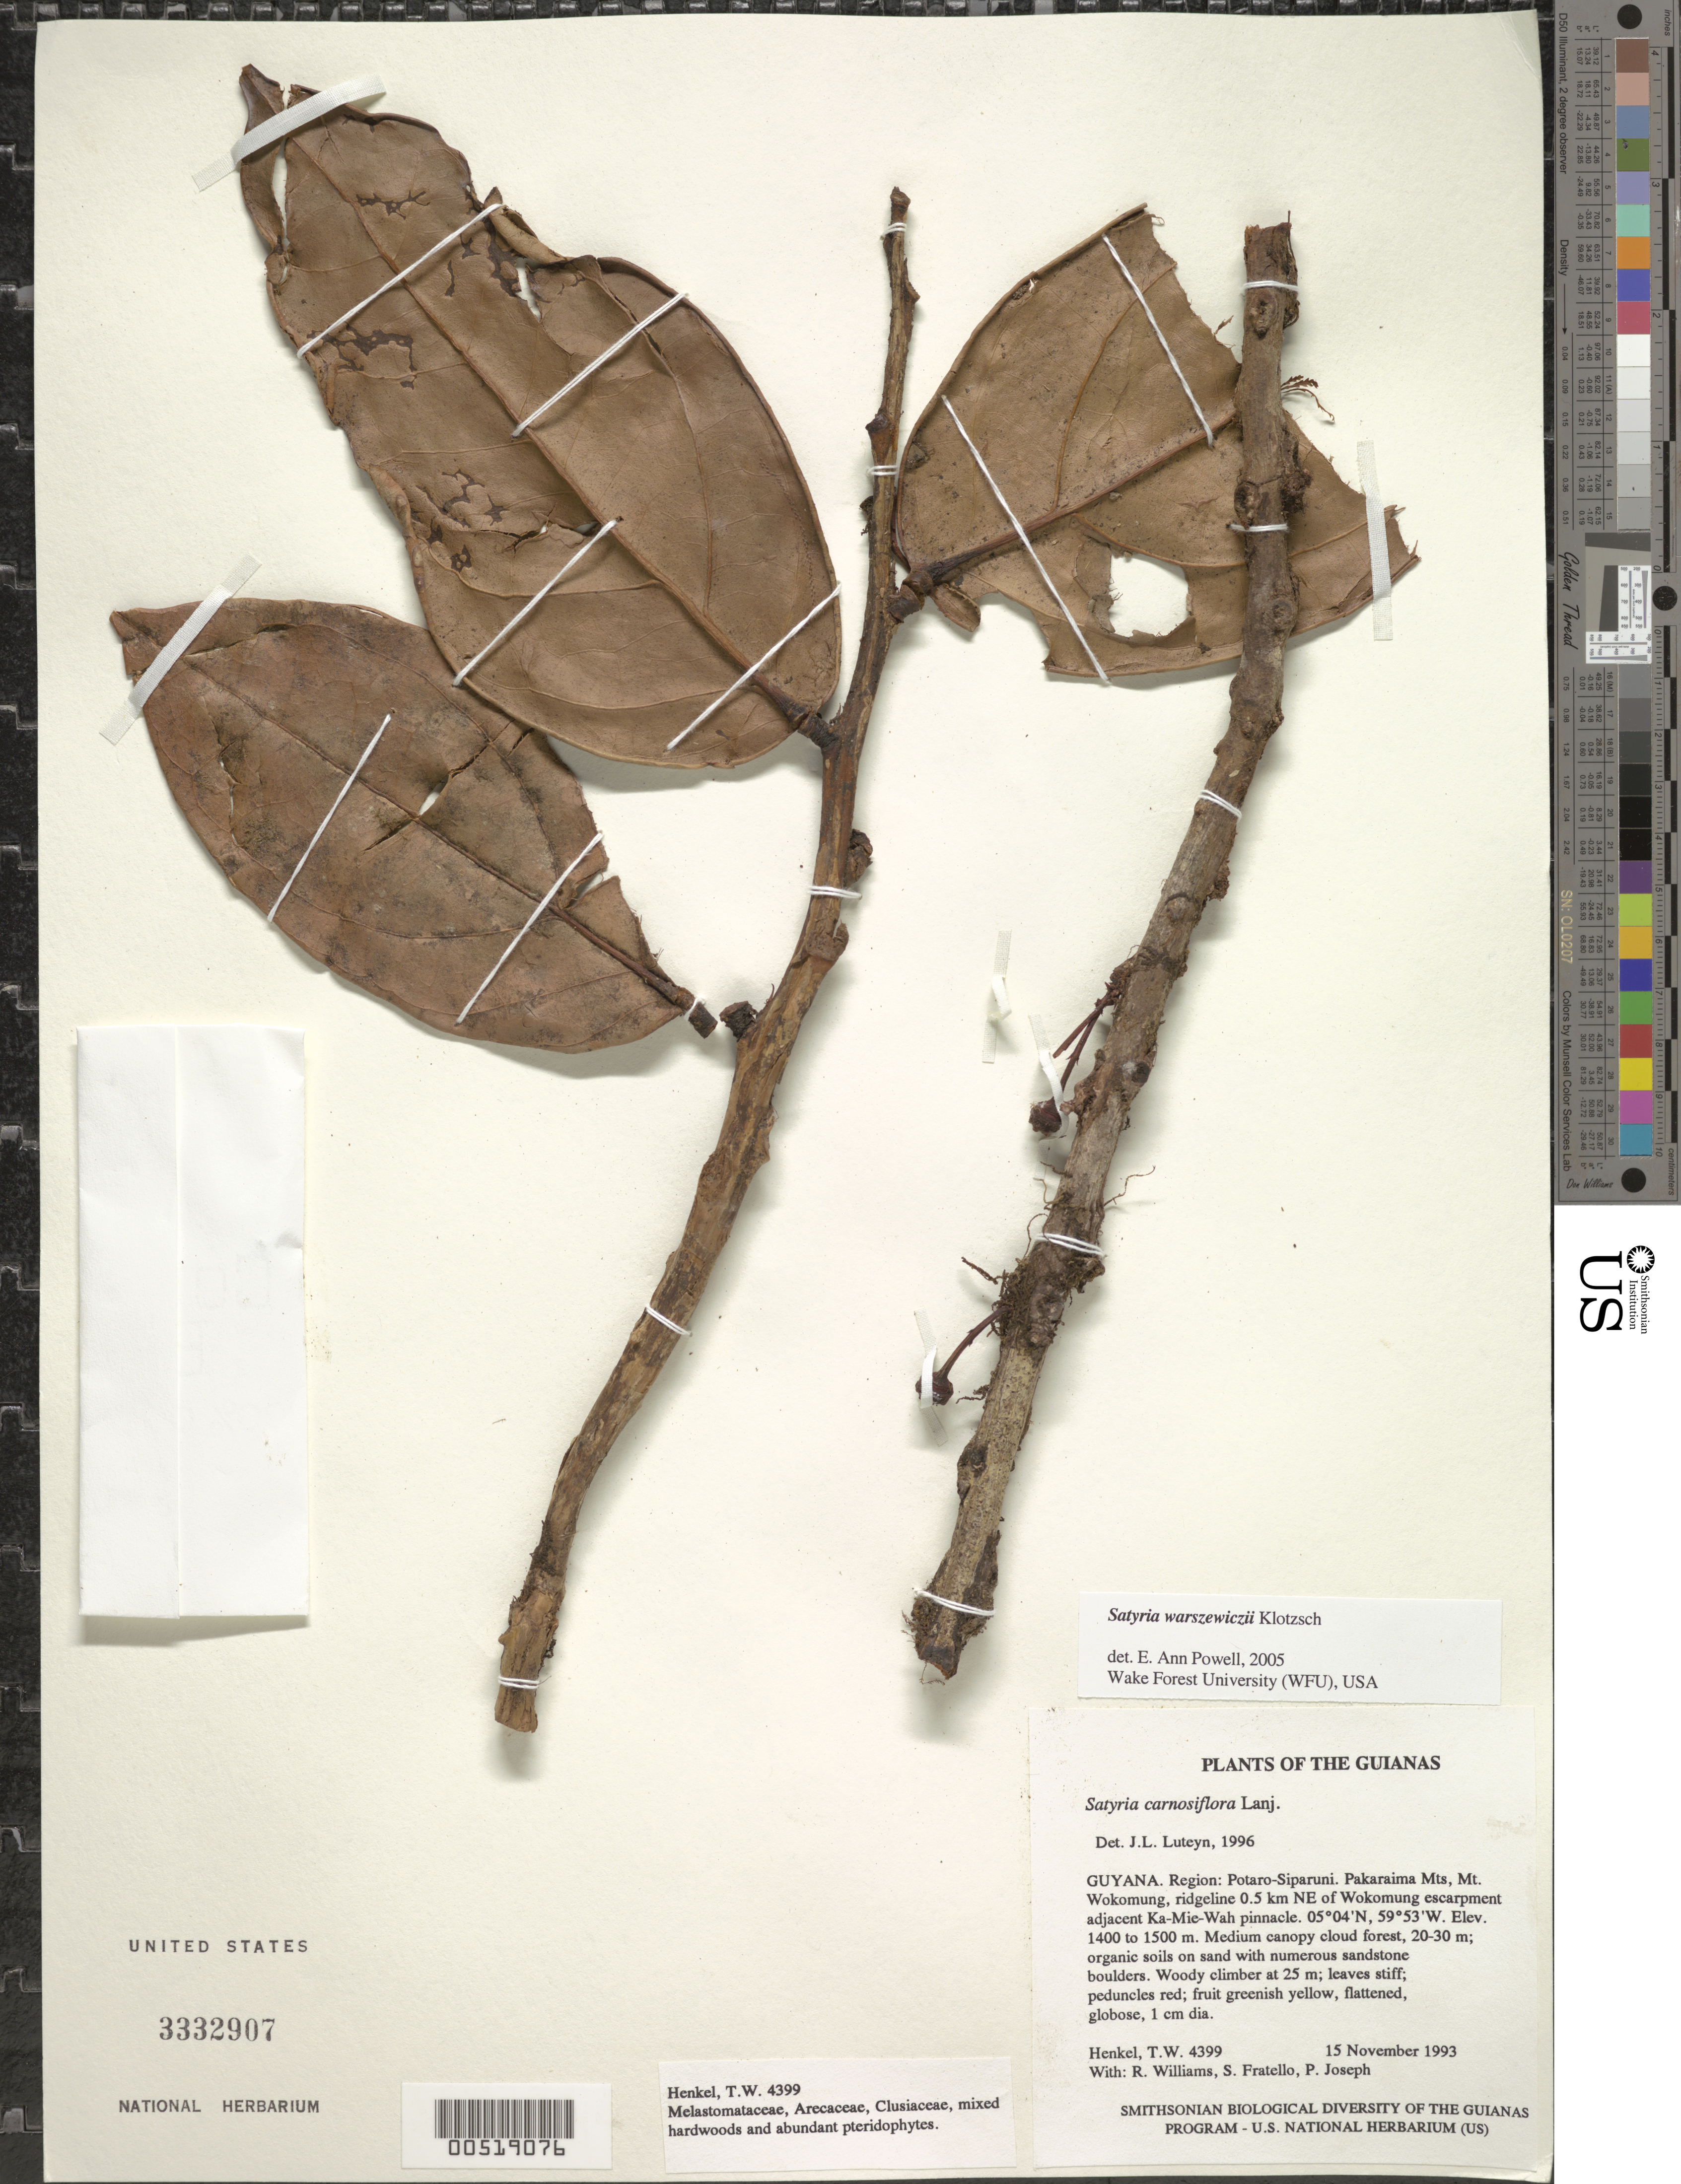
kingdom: Plantae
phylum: Tracheophyta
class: Magnoliopsida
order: Ericales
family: Ericaceae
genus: Satyria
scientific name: Satyria carnosiflora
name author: Lanj.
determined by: Luteyn, J. L.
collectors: T. Henkel, R. Williams, S. Fratello & P. Joseph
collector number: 4399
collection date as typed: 15 November 1993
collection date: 1993-11-15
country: Guyana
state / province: Potaro-Siparuni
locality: Pakaraima Mts, Mt. Wokomung, ridgeline 0.5 km NE of Wokomung escarpment adjacent Ka-Mie-Wah pinnacle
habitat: Medium canopy cloud forest, 20-30 m; organic soils on sand with numerous sandstone boulders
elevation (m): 1400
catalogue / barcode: US 3332907